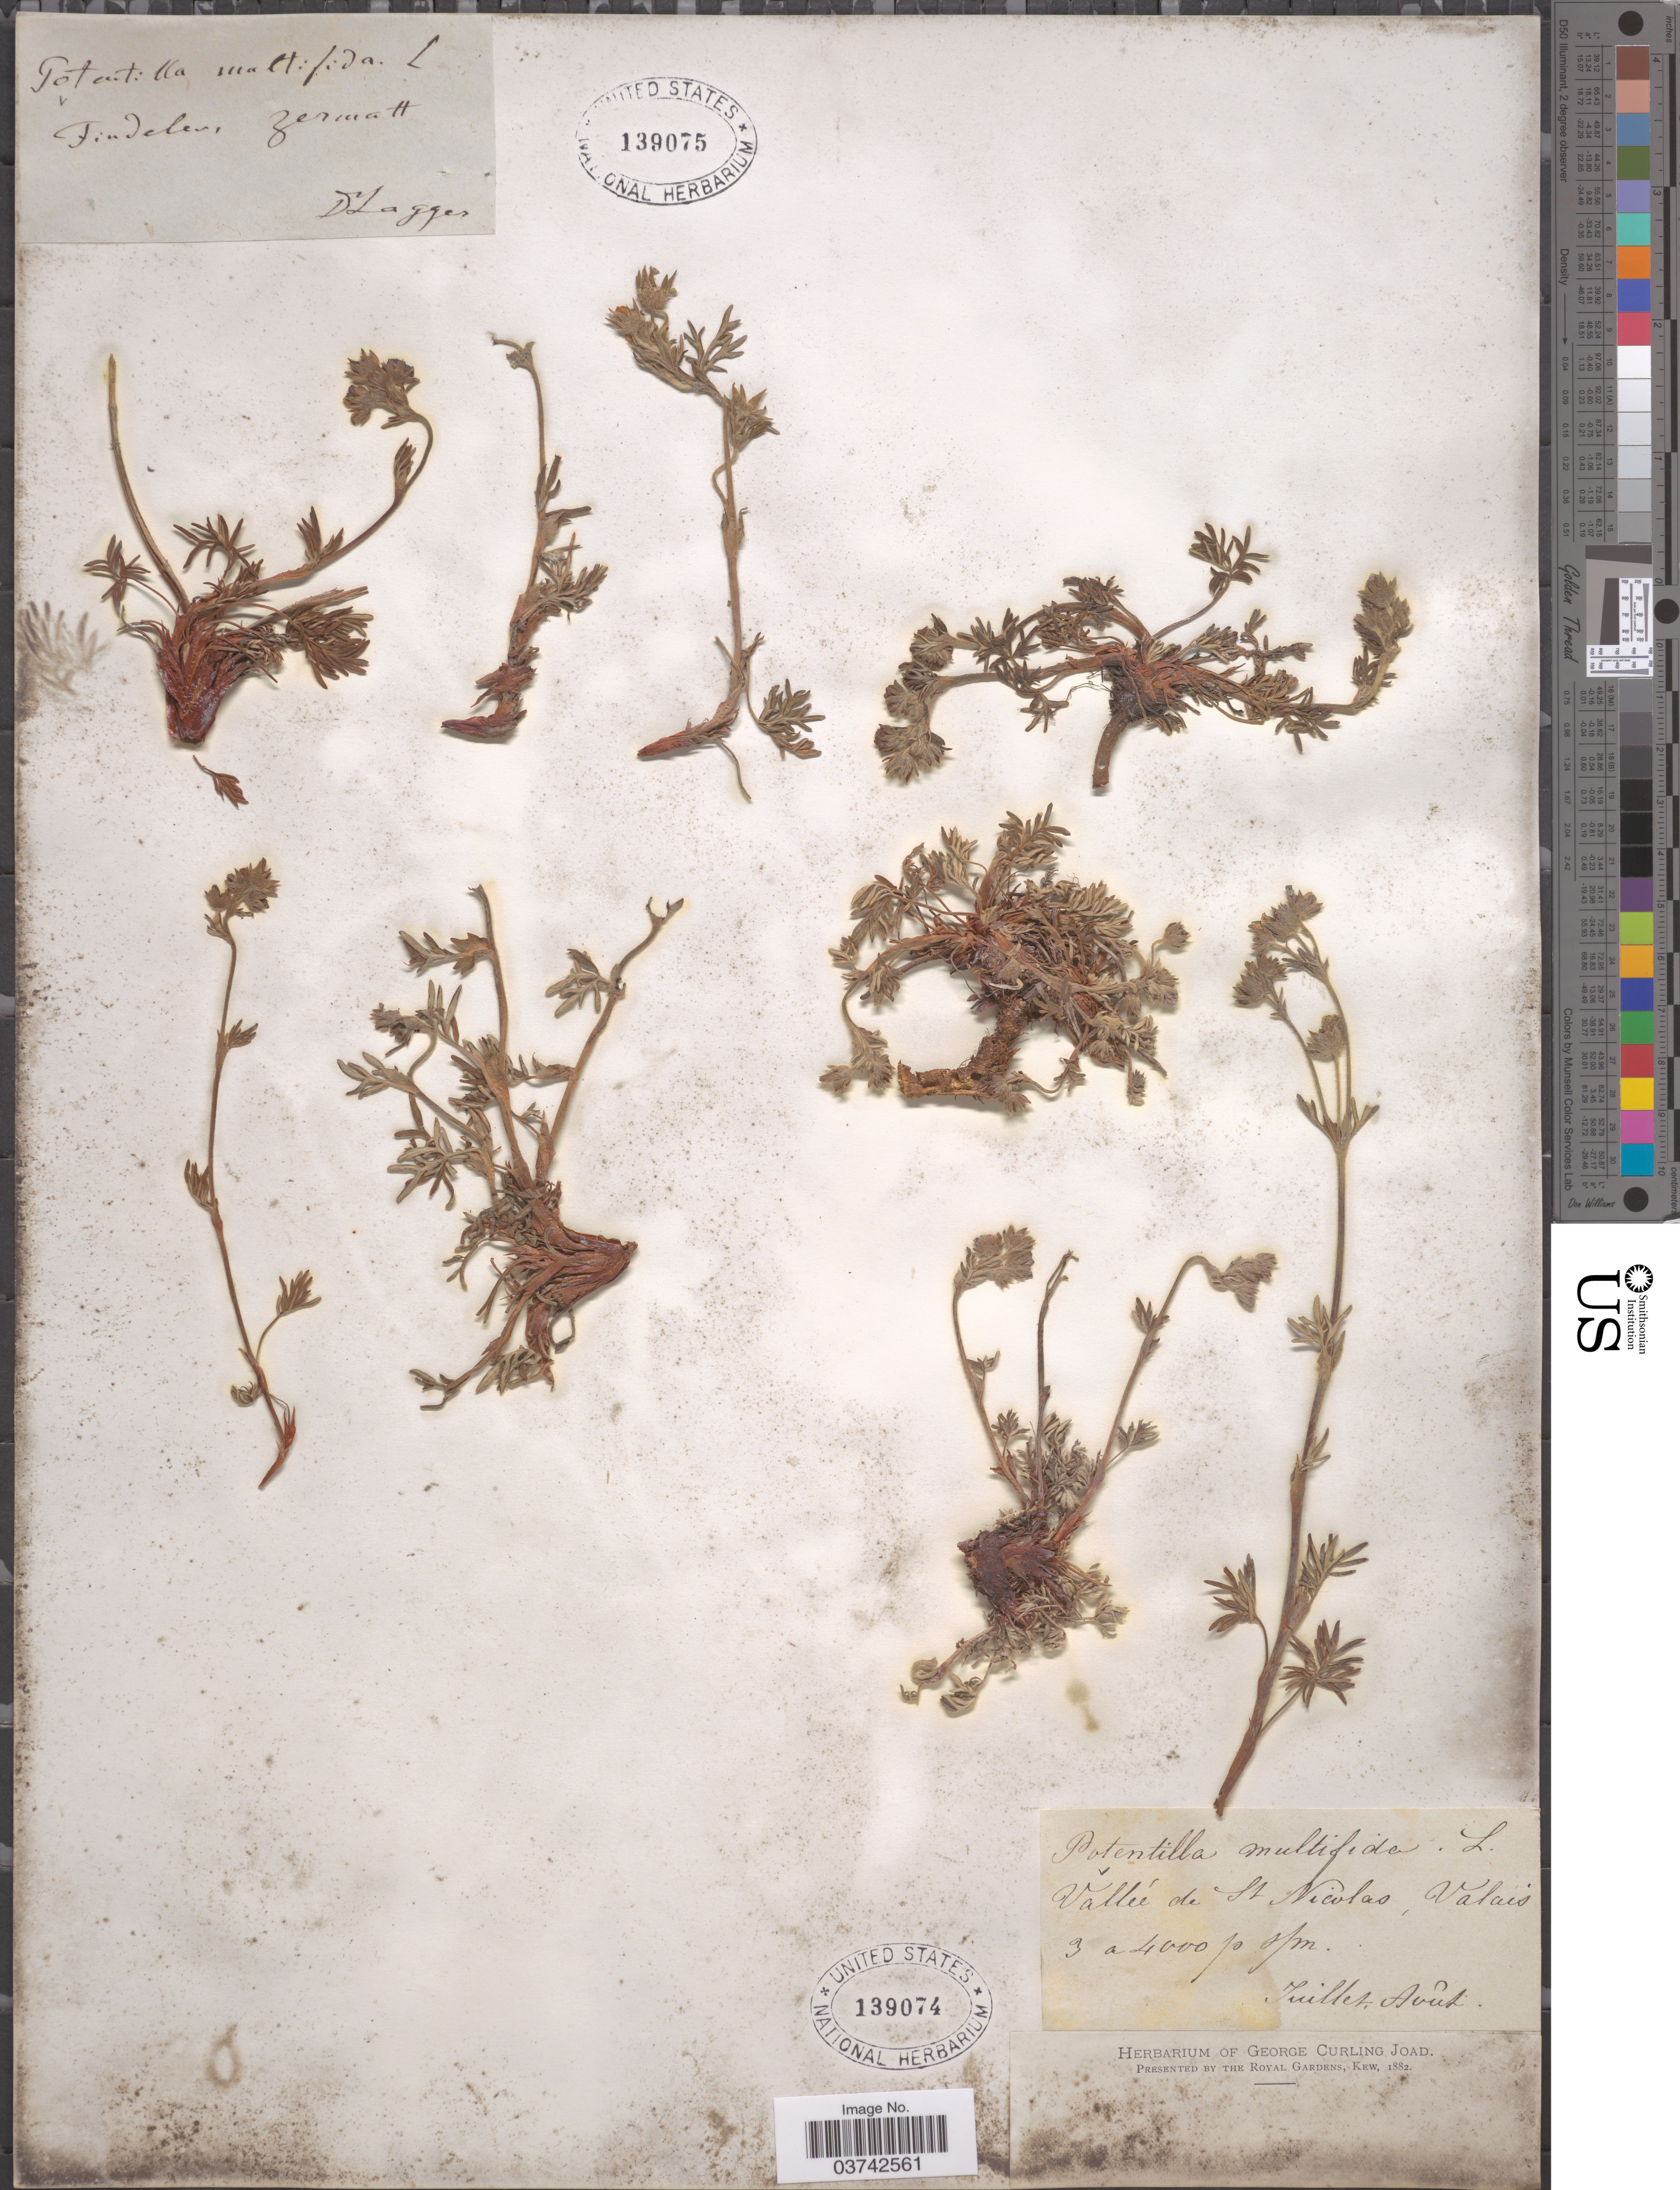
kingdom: Plantae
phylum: Tracheophyta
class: Magnoliopsida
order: Rosales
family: Rosaceae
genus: Potentilla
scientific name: Potentilla multifida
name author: L.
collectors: ex herb. George Curling Joad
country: Switzerland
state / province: Valais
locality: Vallée de St Nicolas.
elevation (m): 3000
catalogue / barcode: US 139074-2